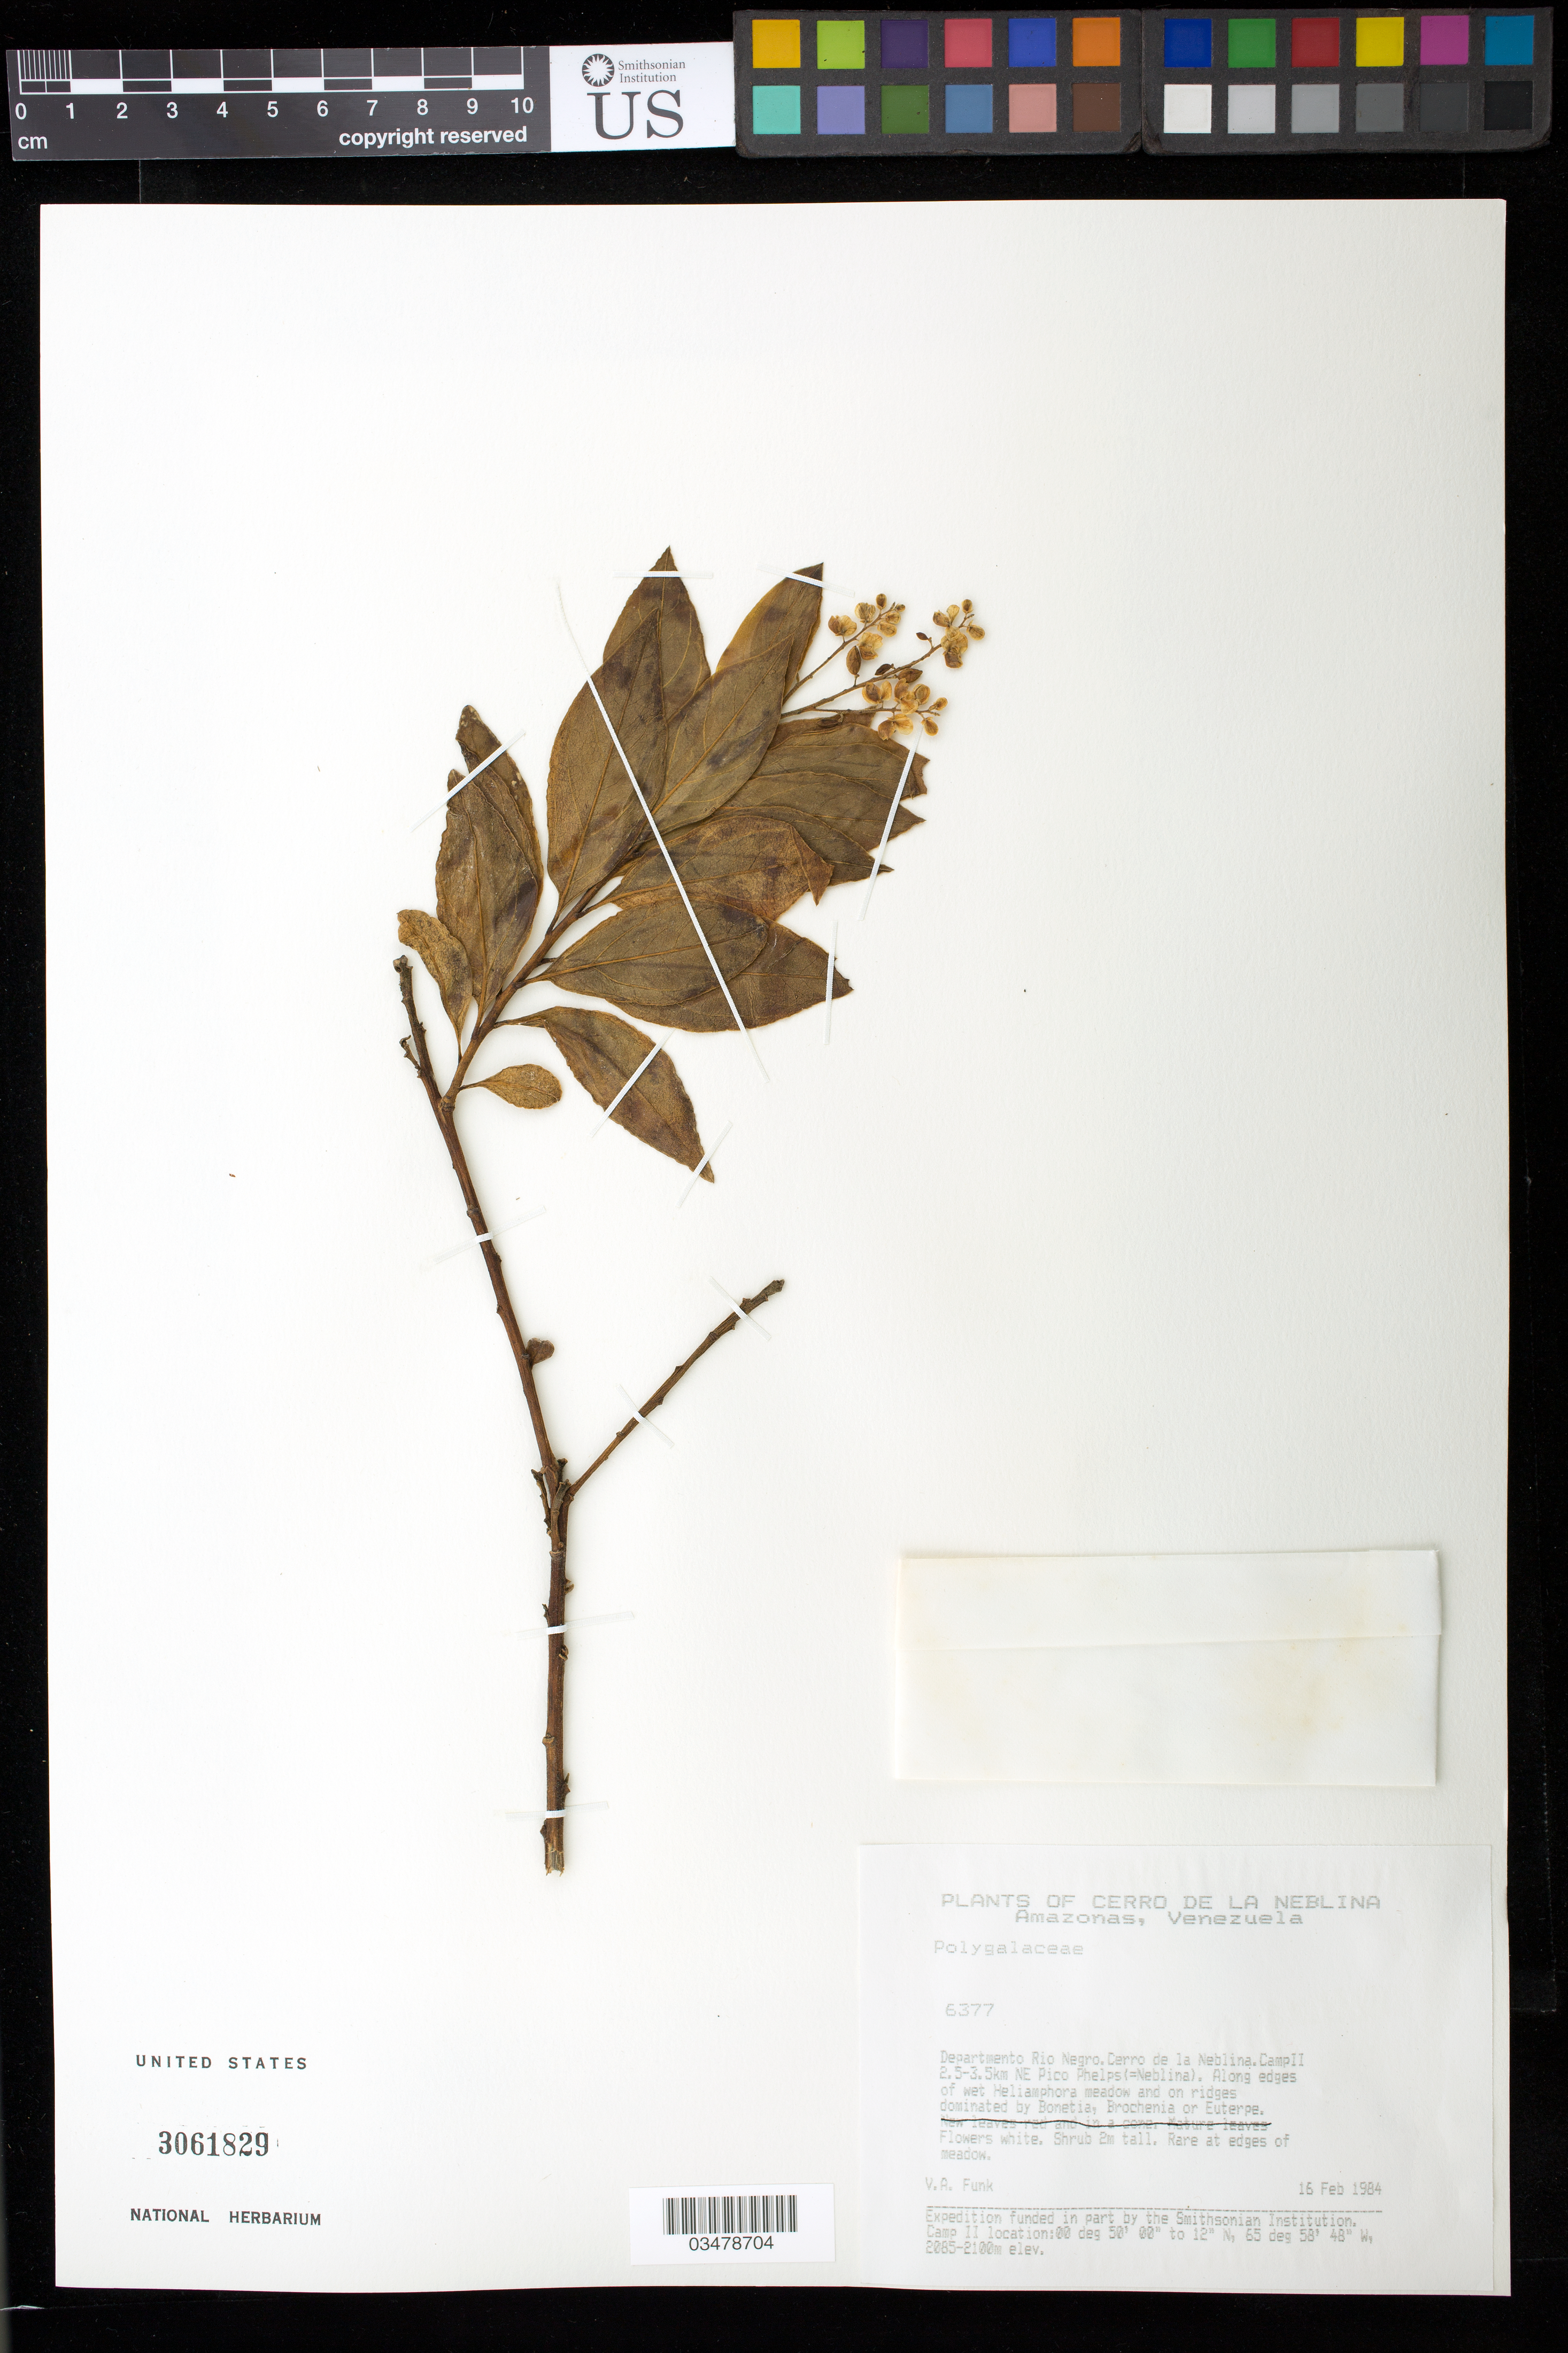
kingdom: Plantae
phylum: Tracheophyta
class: Magnoliopsida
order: Fabales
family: Polygalaceae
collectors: V. Funk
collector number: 6377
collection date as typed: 16-Feb-84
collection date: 1984-02-16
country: Venezuela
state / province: Amazonas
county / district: Río Negro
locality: Cerro de la Neblina, Camp II 2.5-3.5 km NE Pico Phelps (=Neblina)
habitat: Along edges of wet Heliamphora meadow and on ridges dominated by Bonnetia, Brocchinia, or Euterpe.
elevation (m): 2085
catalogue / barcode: US 3061829